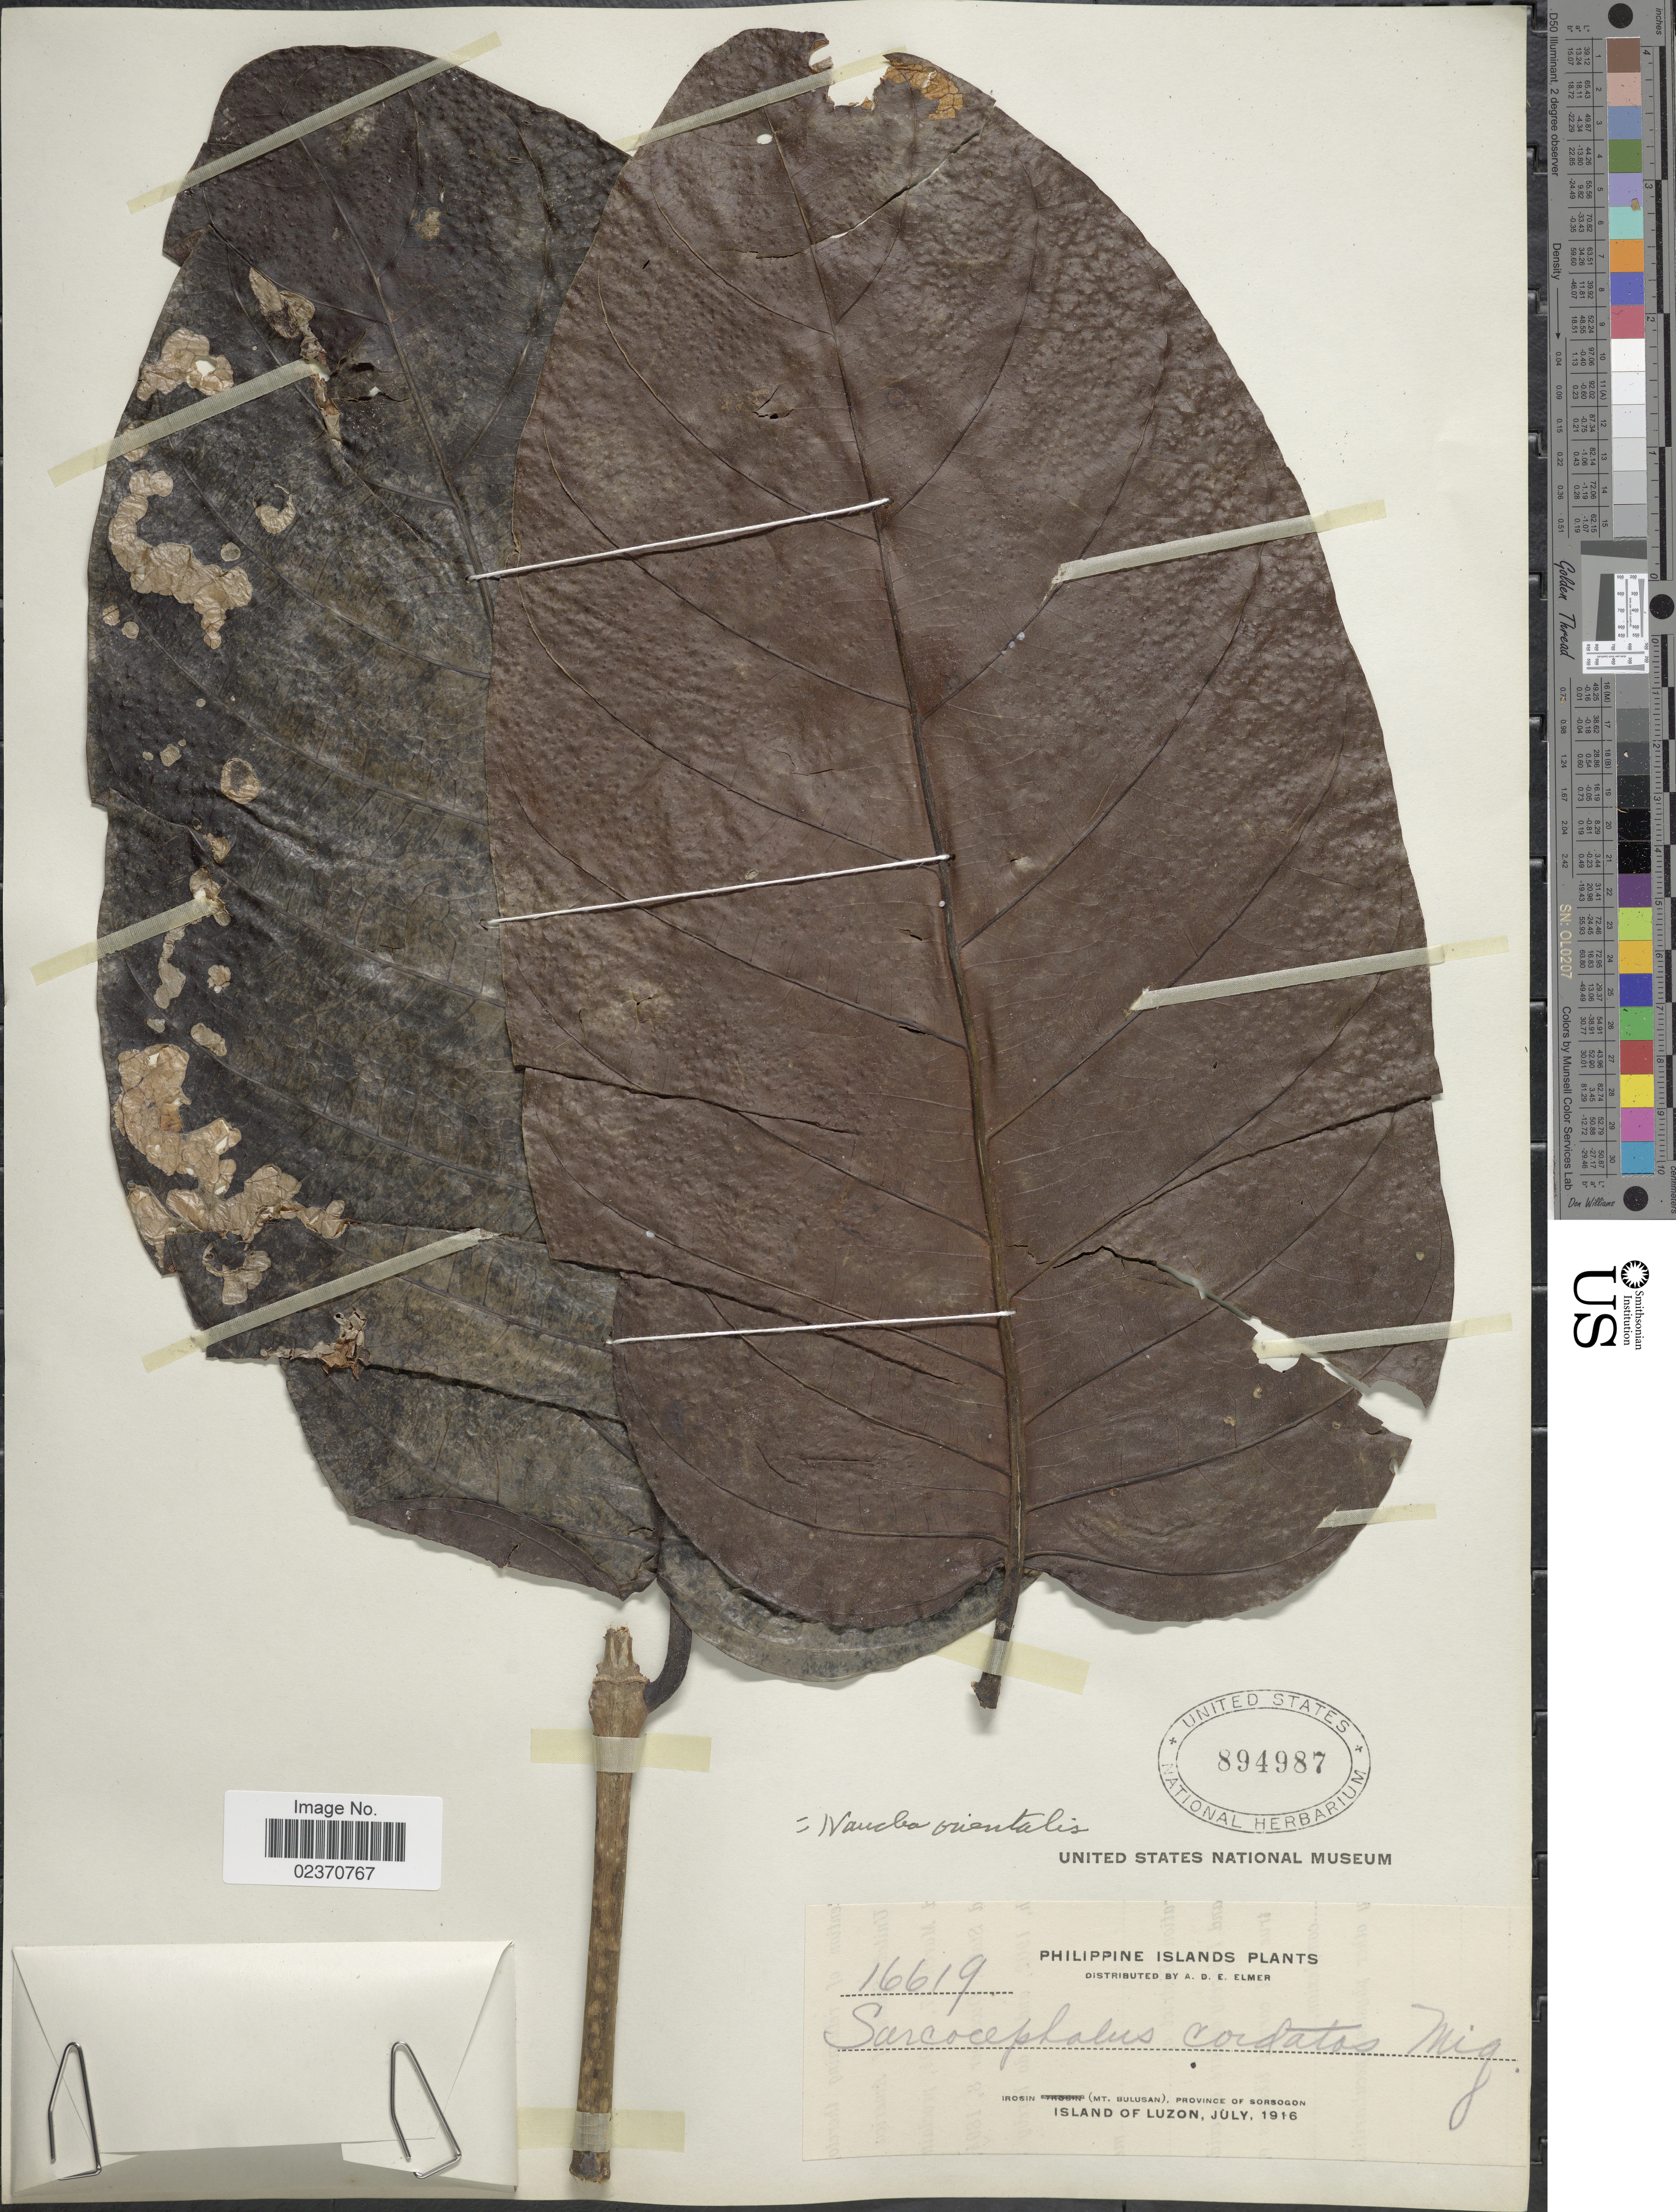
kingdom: Plantae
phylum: Tracheophyta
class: Magnoliopsida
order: Gentianales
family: Rubiaceae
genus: Nauclea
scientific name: Nauclea orientalis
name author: (L.) L.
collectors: A. D. E. Elmer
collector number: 16619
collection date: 1916-07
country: Philippines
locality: Philippine Islands, Irosin (Mt. Bulusan), Province of Sorsogon, Island of Luzon.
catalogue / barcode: US 894987